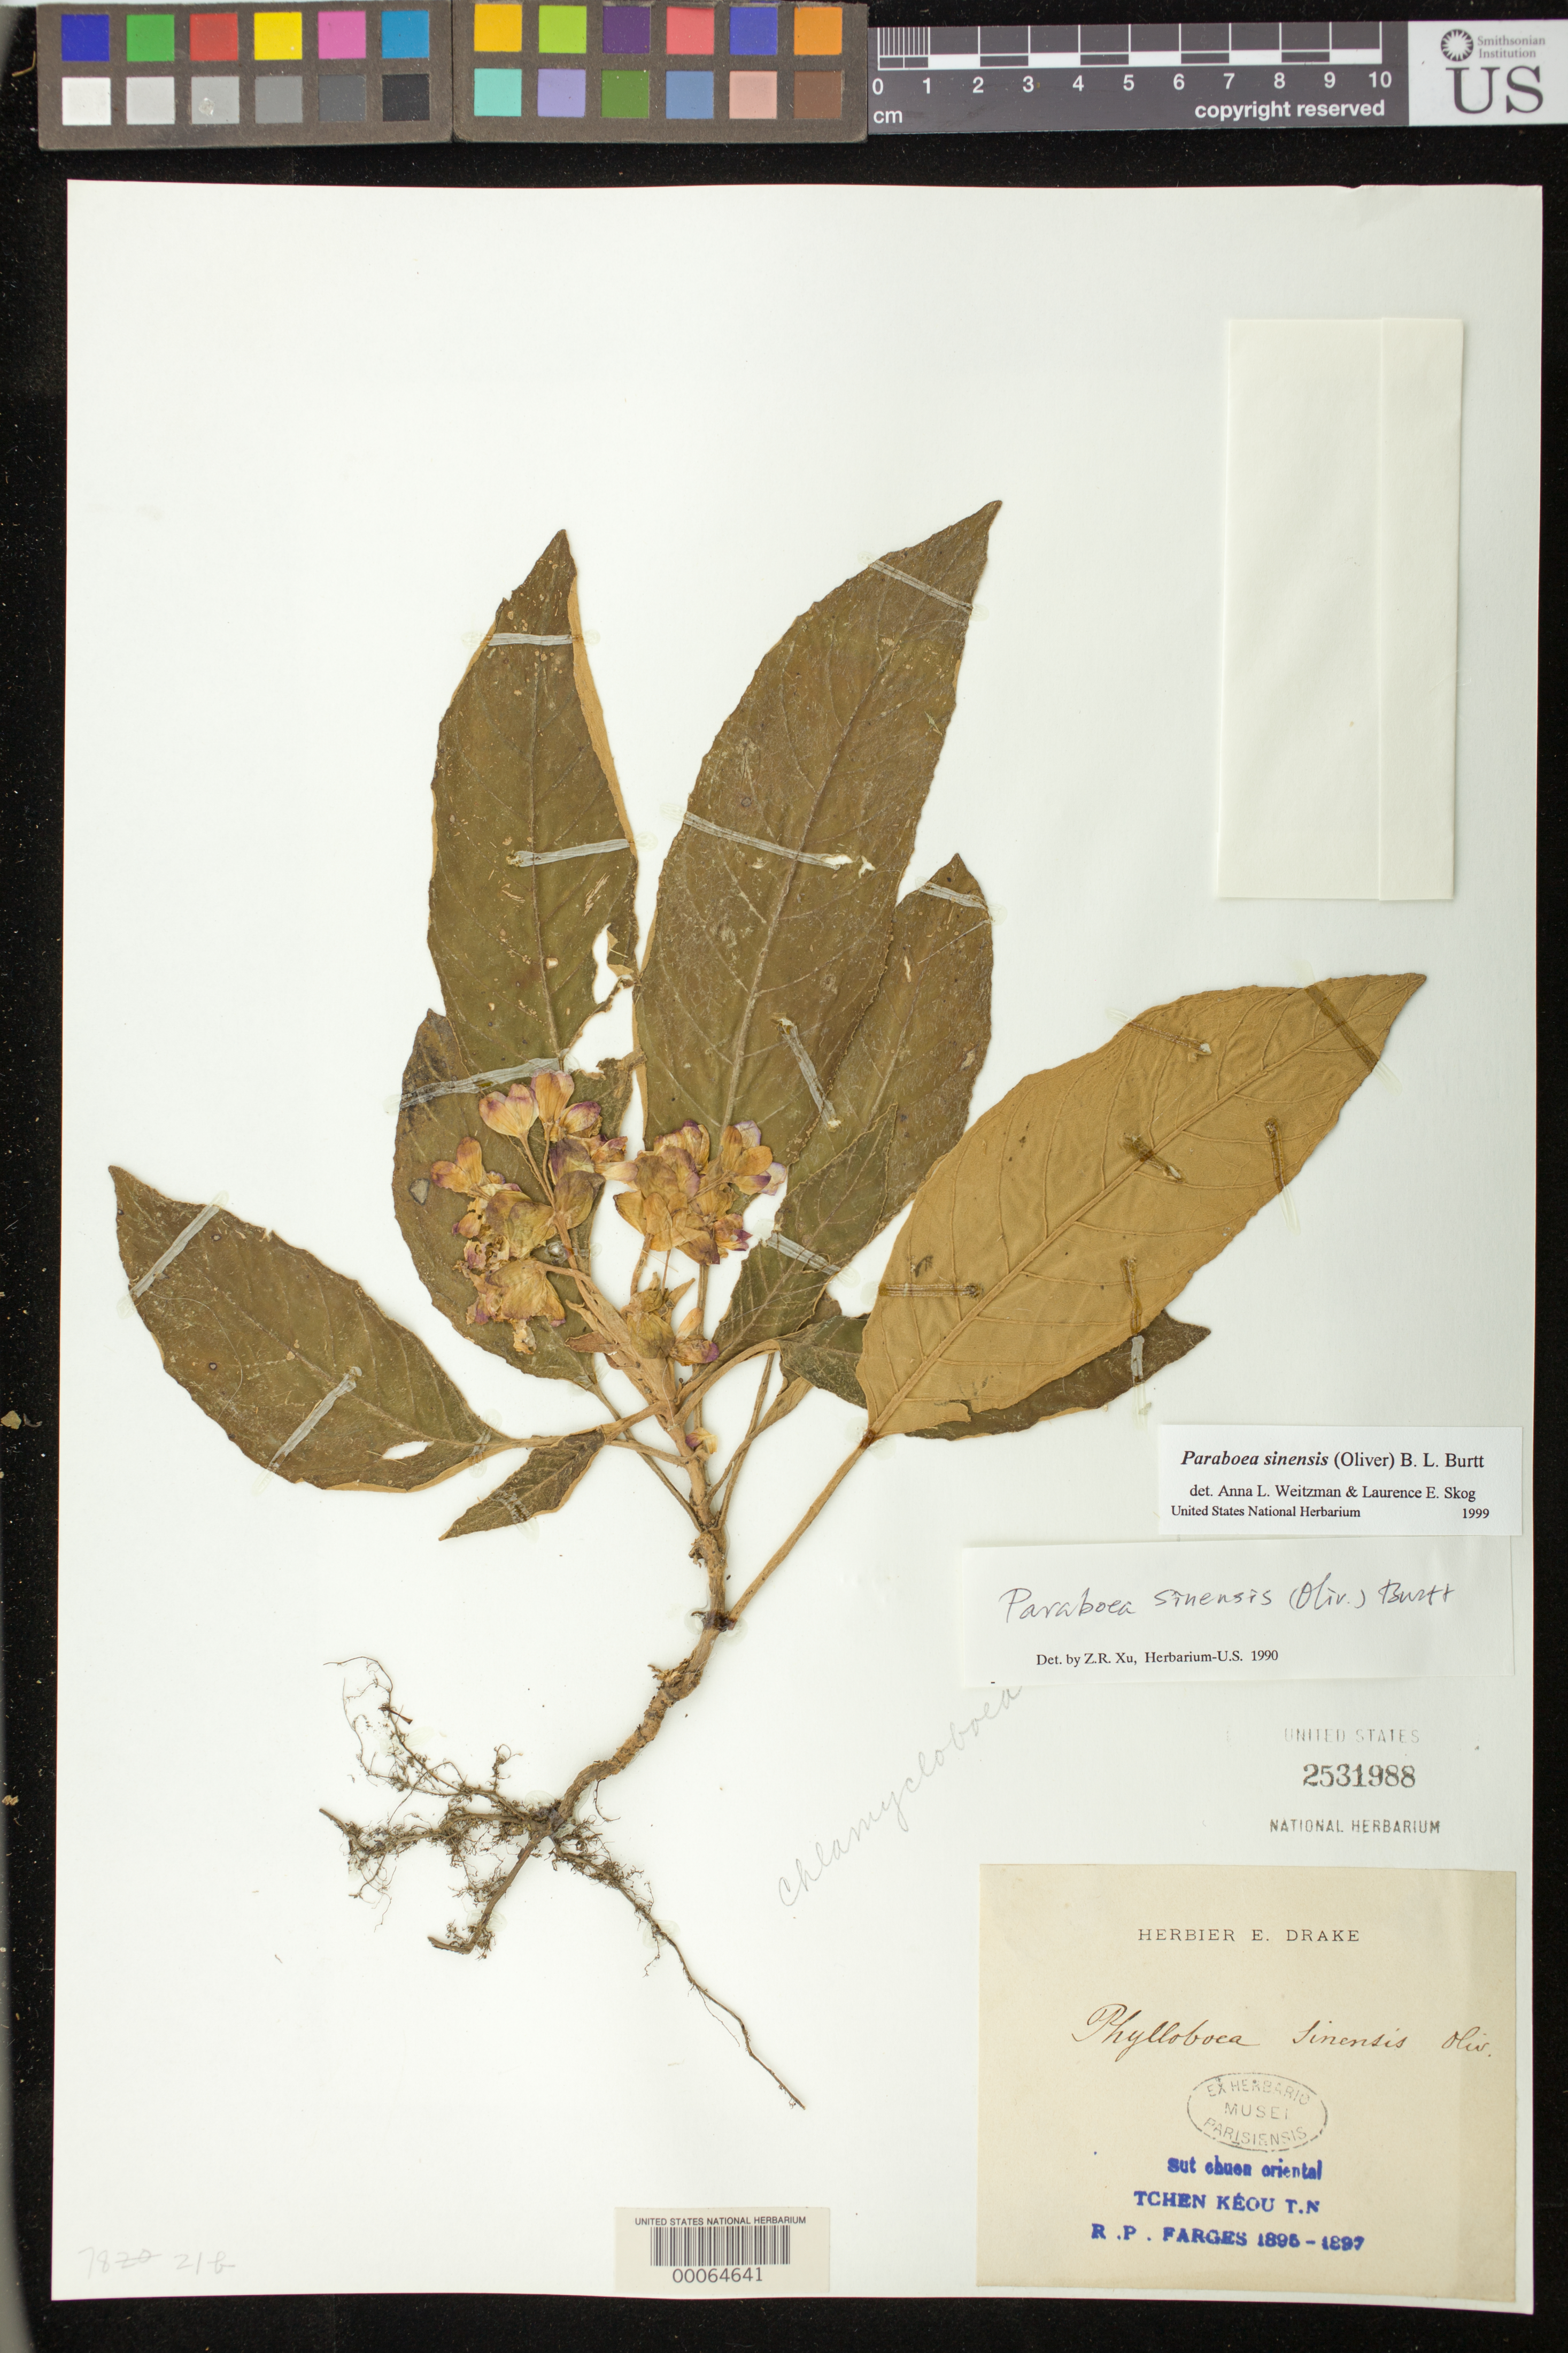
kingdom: Plantae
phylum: Tracheophyta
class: Magnoliopsida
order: Lamiales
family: Gesneriaceae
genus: Paraboea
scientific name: Paraboea rufescens var. umbellata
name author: (Drake) K.Y. Pan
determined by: Xu, Z. R.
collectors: R. Farges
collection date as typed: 1895-1897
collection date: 1895/1897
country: China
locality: Tchen keou tin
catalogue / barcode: US 2531988